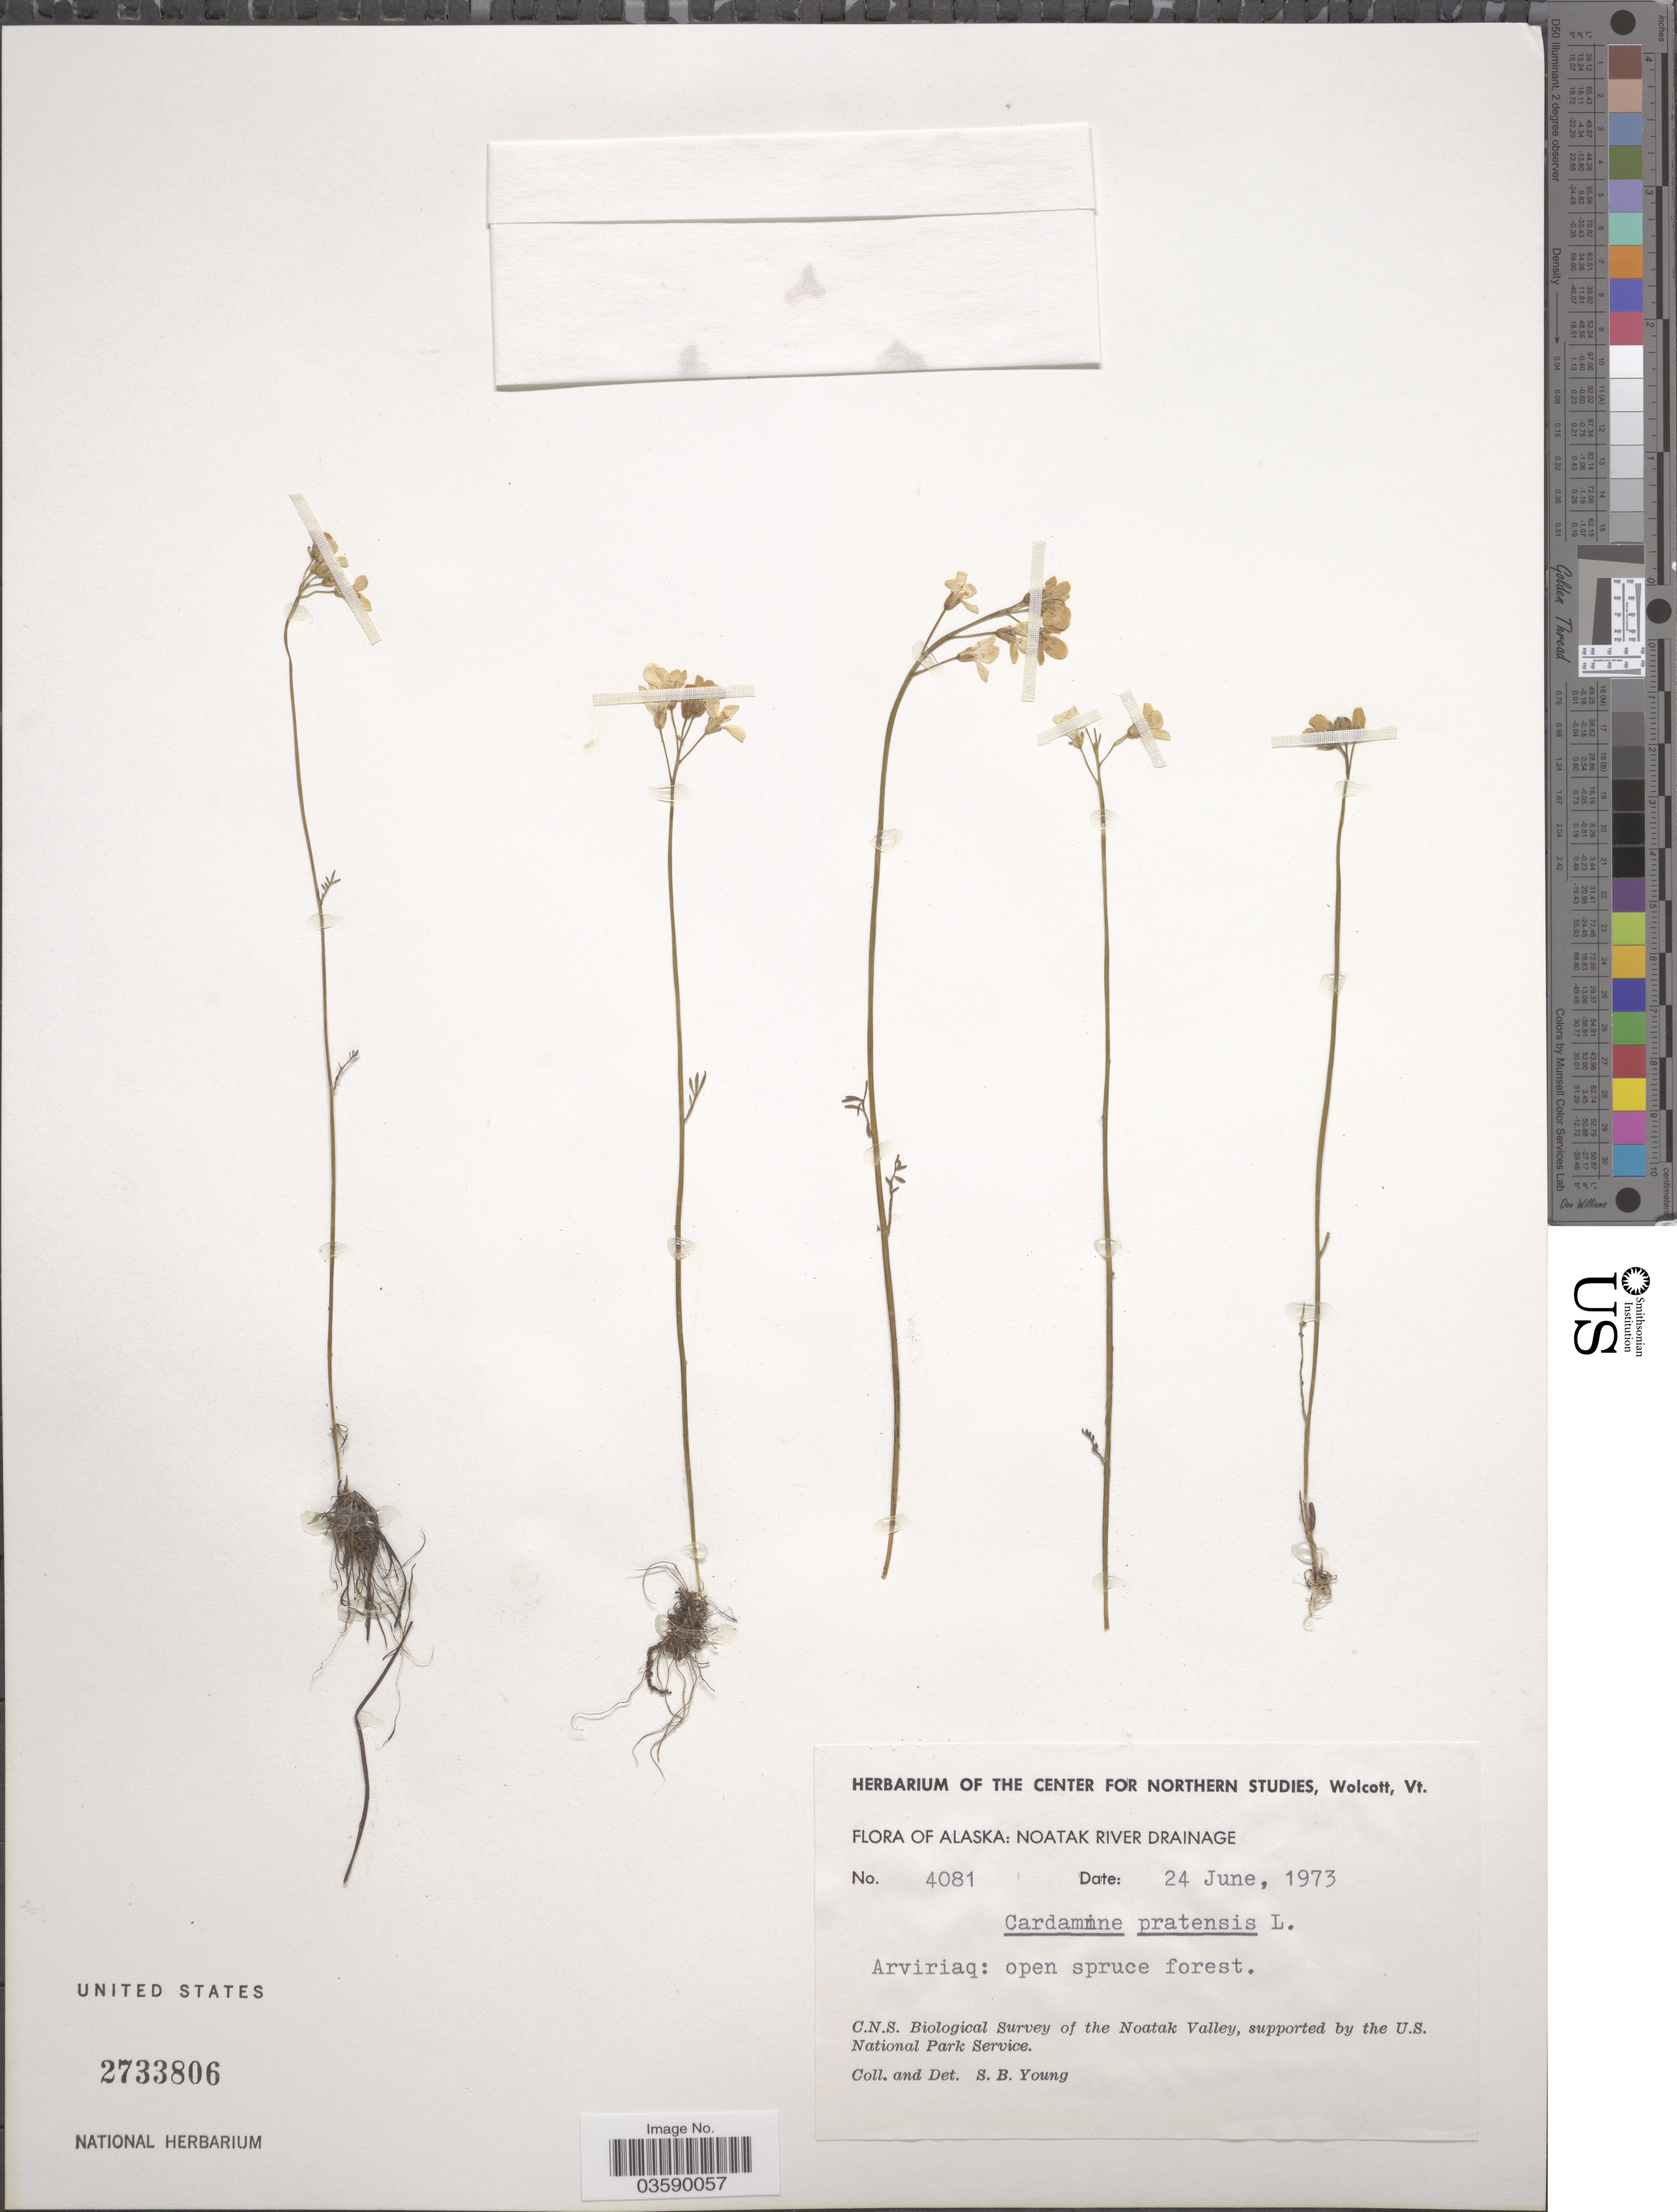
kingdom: Plantae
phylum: Tracheophyta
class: Magnoliopsida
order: Brassicales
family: Brassicaceae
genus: Cardamine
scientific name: Cardamine pratensis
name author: L.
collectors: S. Young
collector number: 4081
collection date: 1973-06-24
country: United States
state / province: Alaska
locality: Noatak River Drainage. Arviriaq. Noatak Valley.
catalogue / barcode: US 2733806